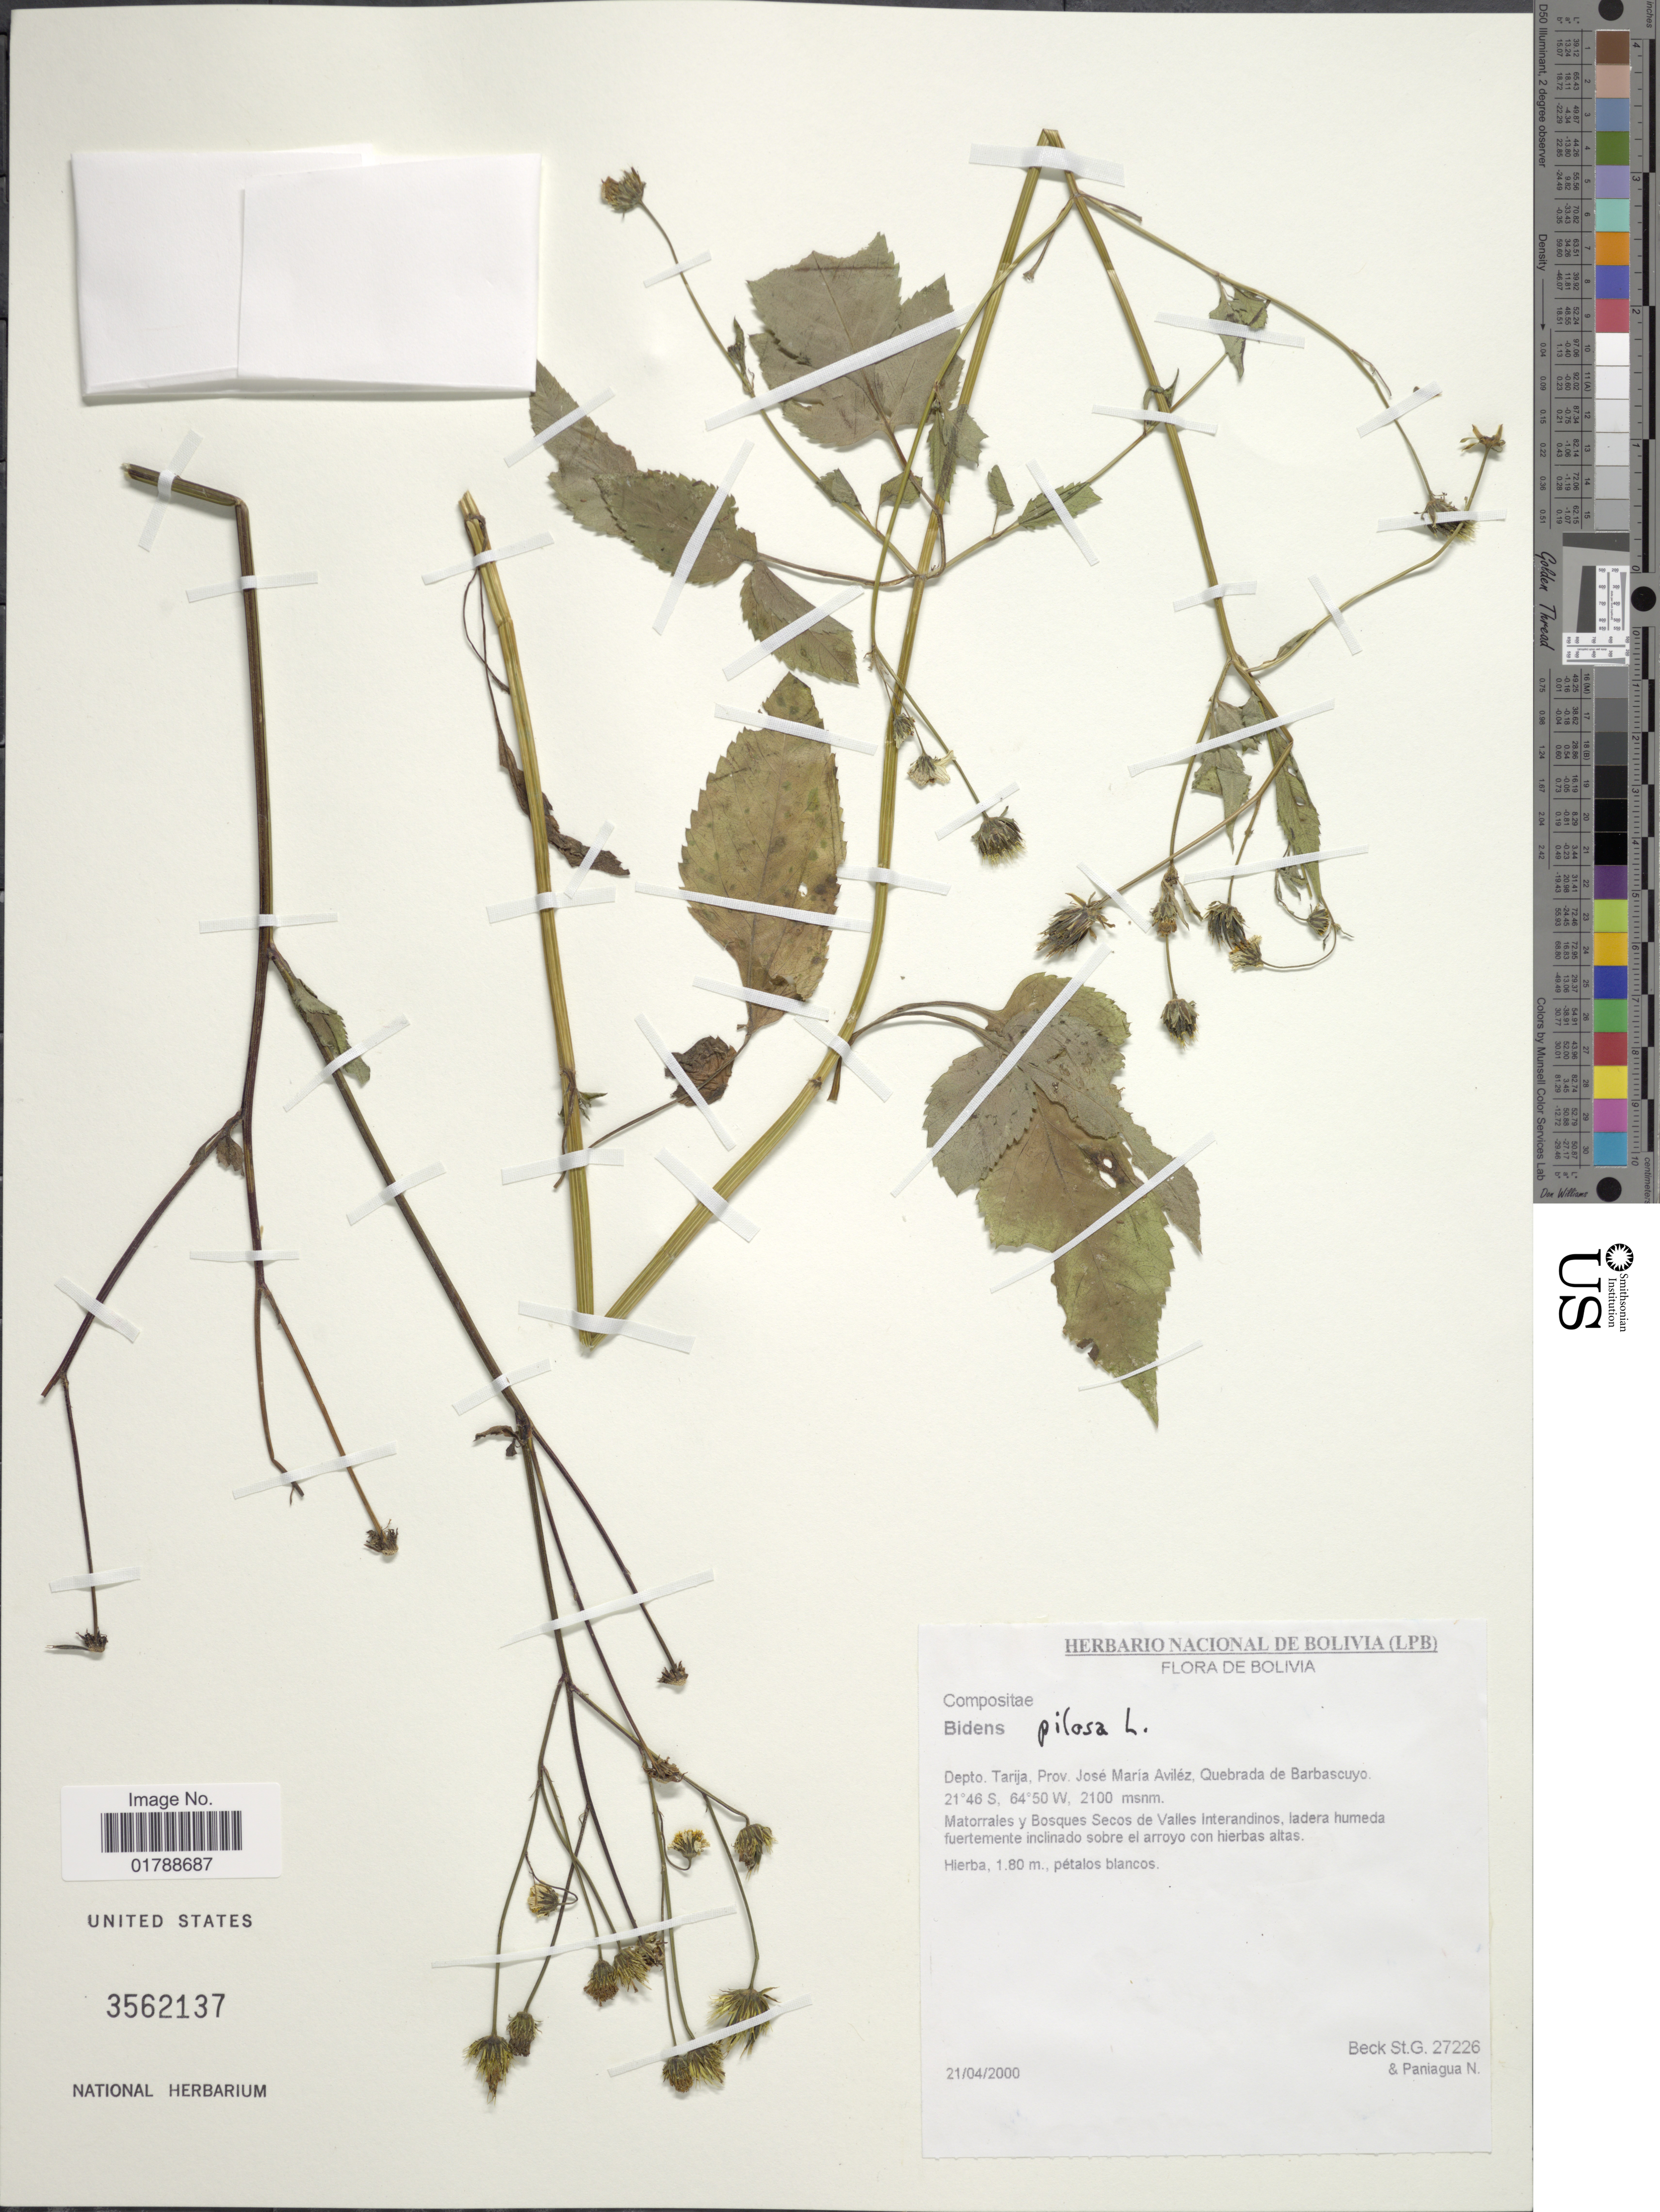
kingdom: Plantae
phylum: Tracheophyta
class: Magnoliopsida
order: Asterales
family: Asteraceae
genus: Bidens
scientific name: Bidens pilosa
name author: L.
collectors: S. G. Beck & N. Paniagua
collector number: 27226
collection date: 2000-04-21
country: Bolivia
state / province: Tarija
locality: Prov. José Maria Aviléz. Quebrada de Barbascuyo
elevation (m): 2100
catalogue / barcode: US 3562137